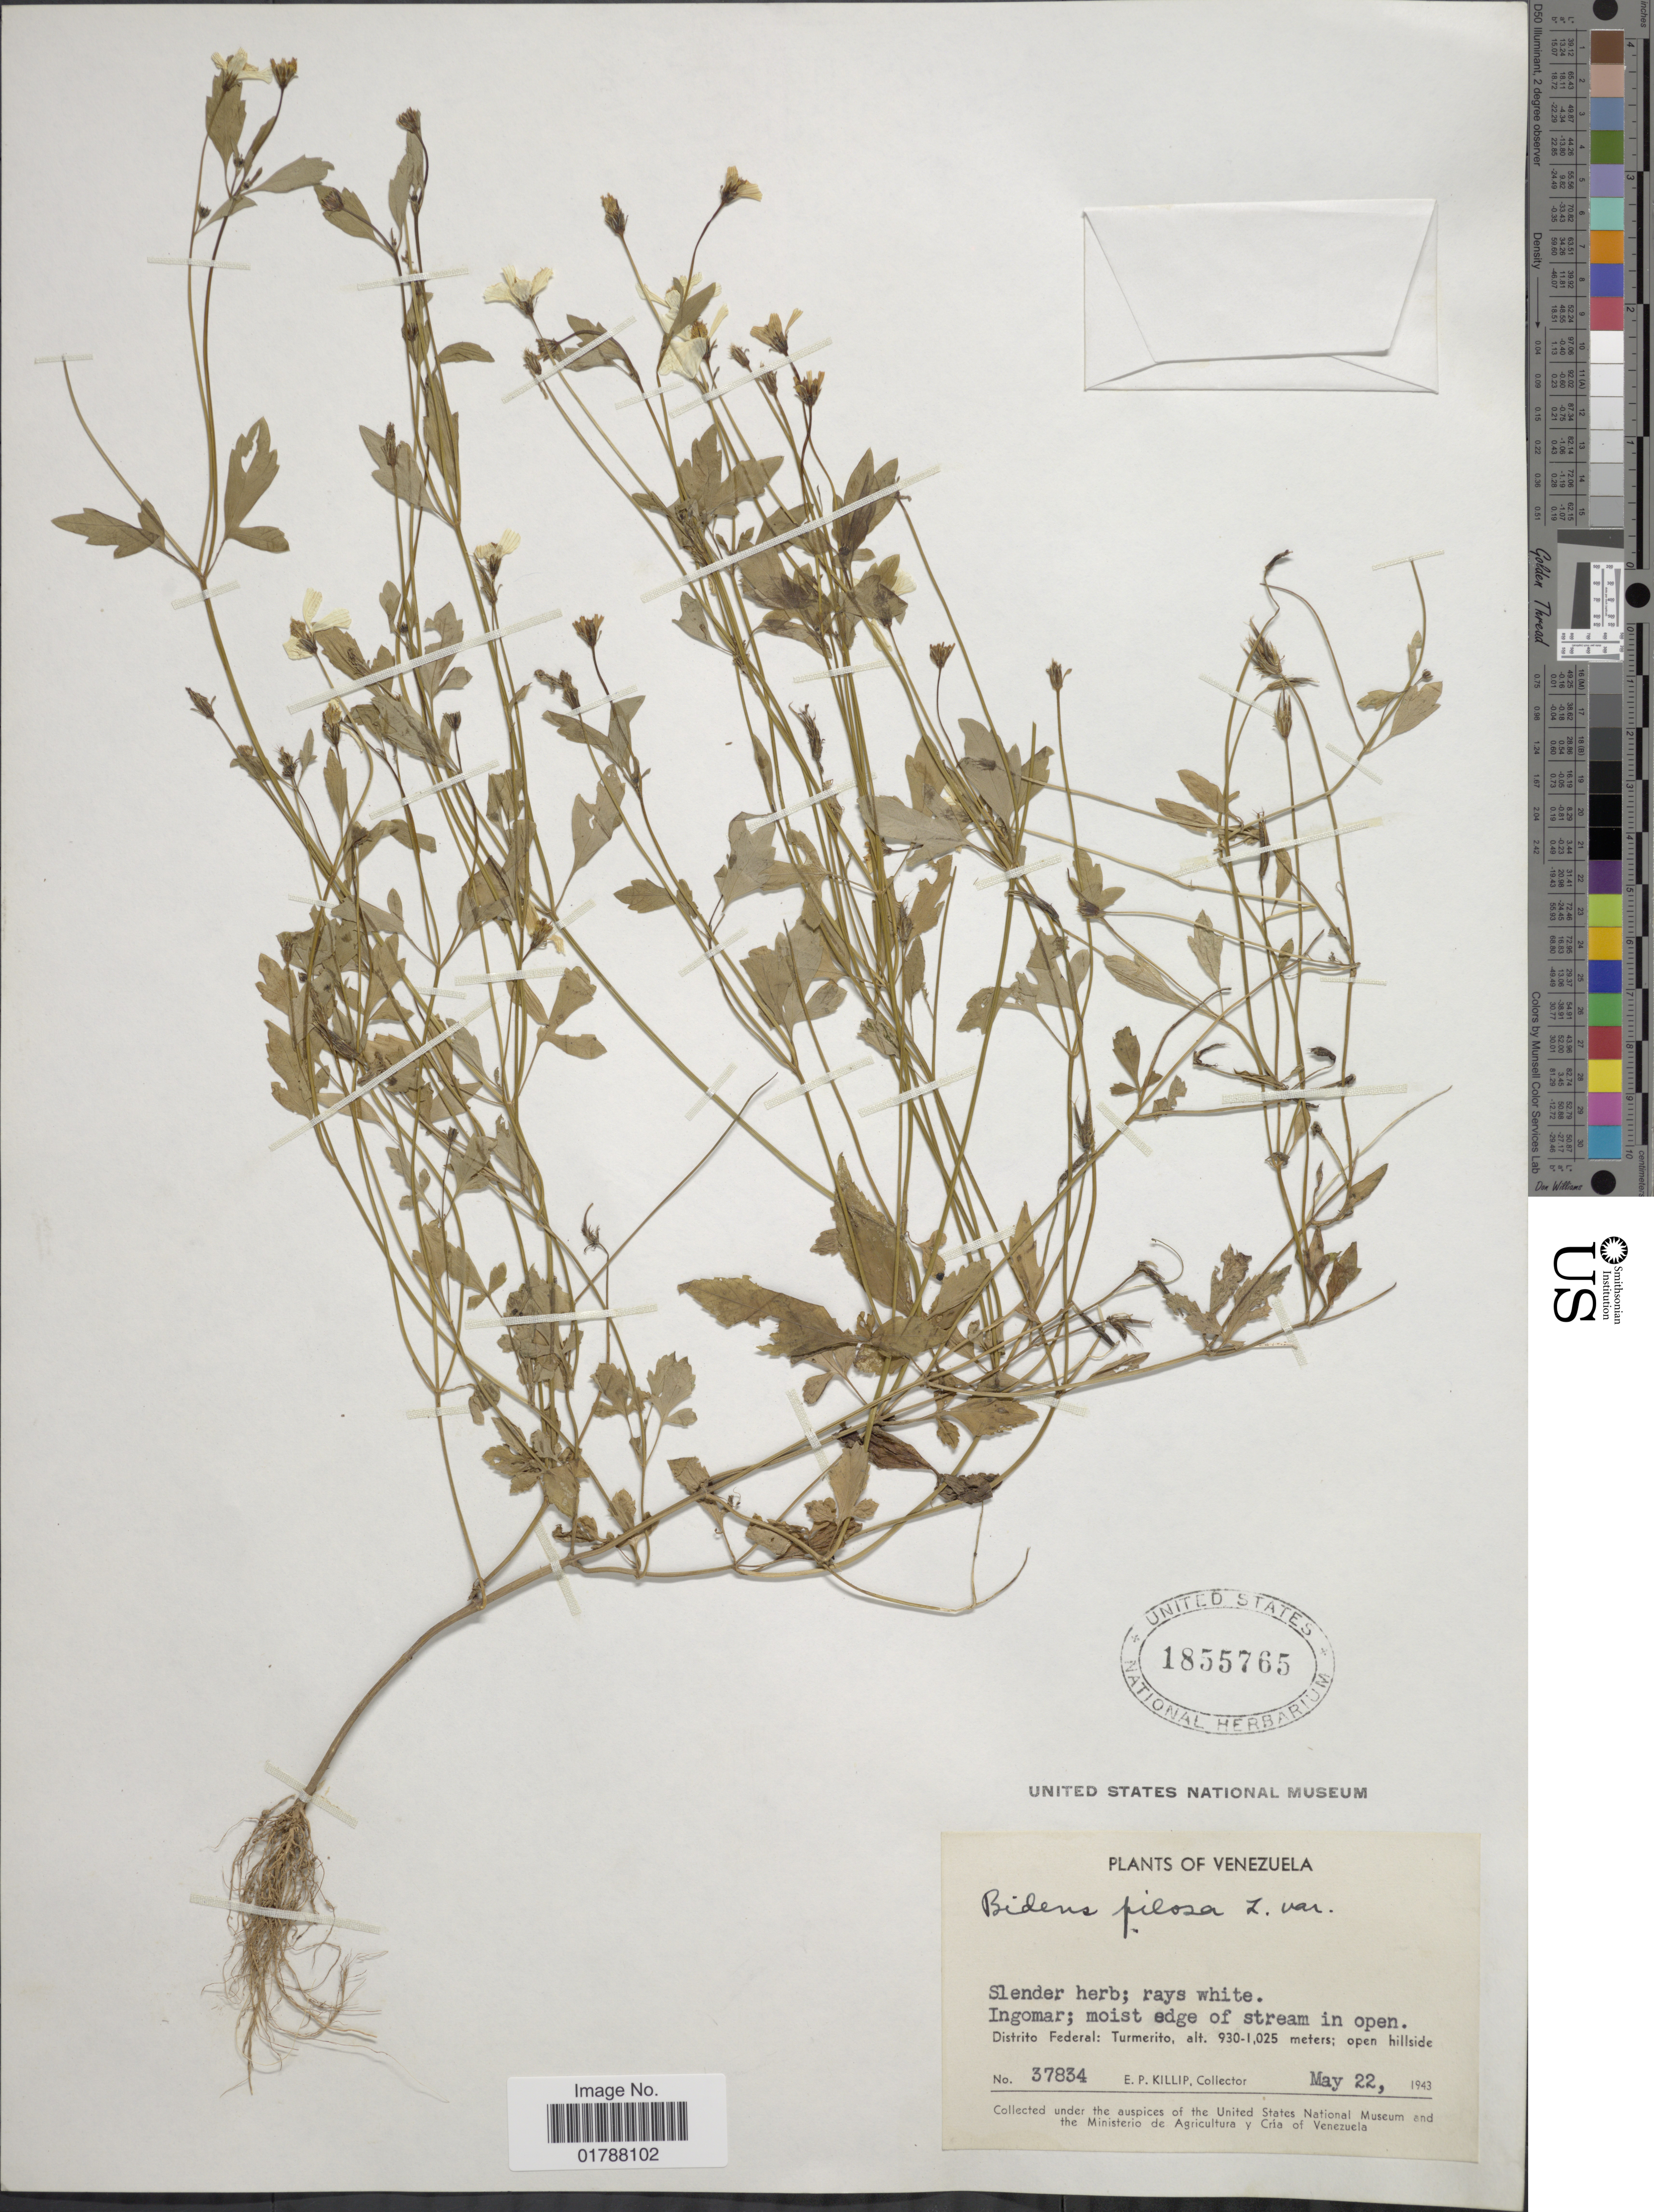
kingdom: Plantae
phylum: Tracheophyta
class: Magnoliopsida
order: Asterales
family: Asteraceae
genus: Bidens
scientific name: Bidens alba var. radiata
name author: (Sch. Bip.) R.E. Ballard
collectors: E. P. Killip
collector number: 37834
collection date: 1943-05-22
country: Mexico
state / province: Distrito Federal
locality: Ingomar, Distrito Federal: Turmerito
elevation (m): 930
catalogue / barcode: US 1855765